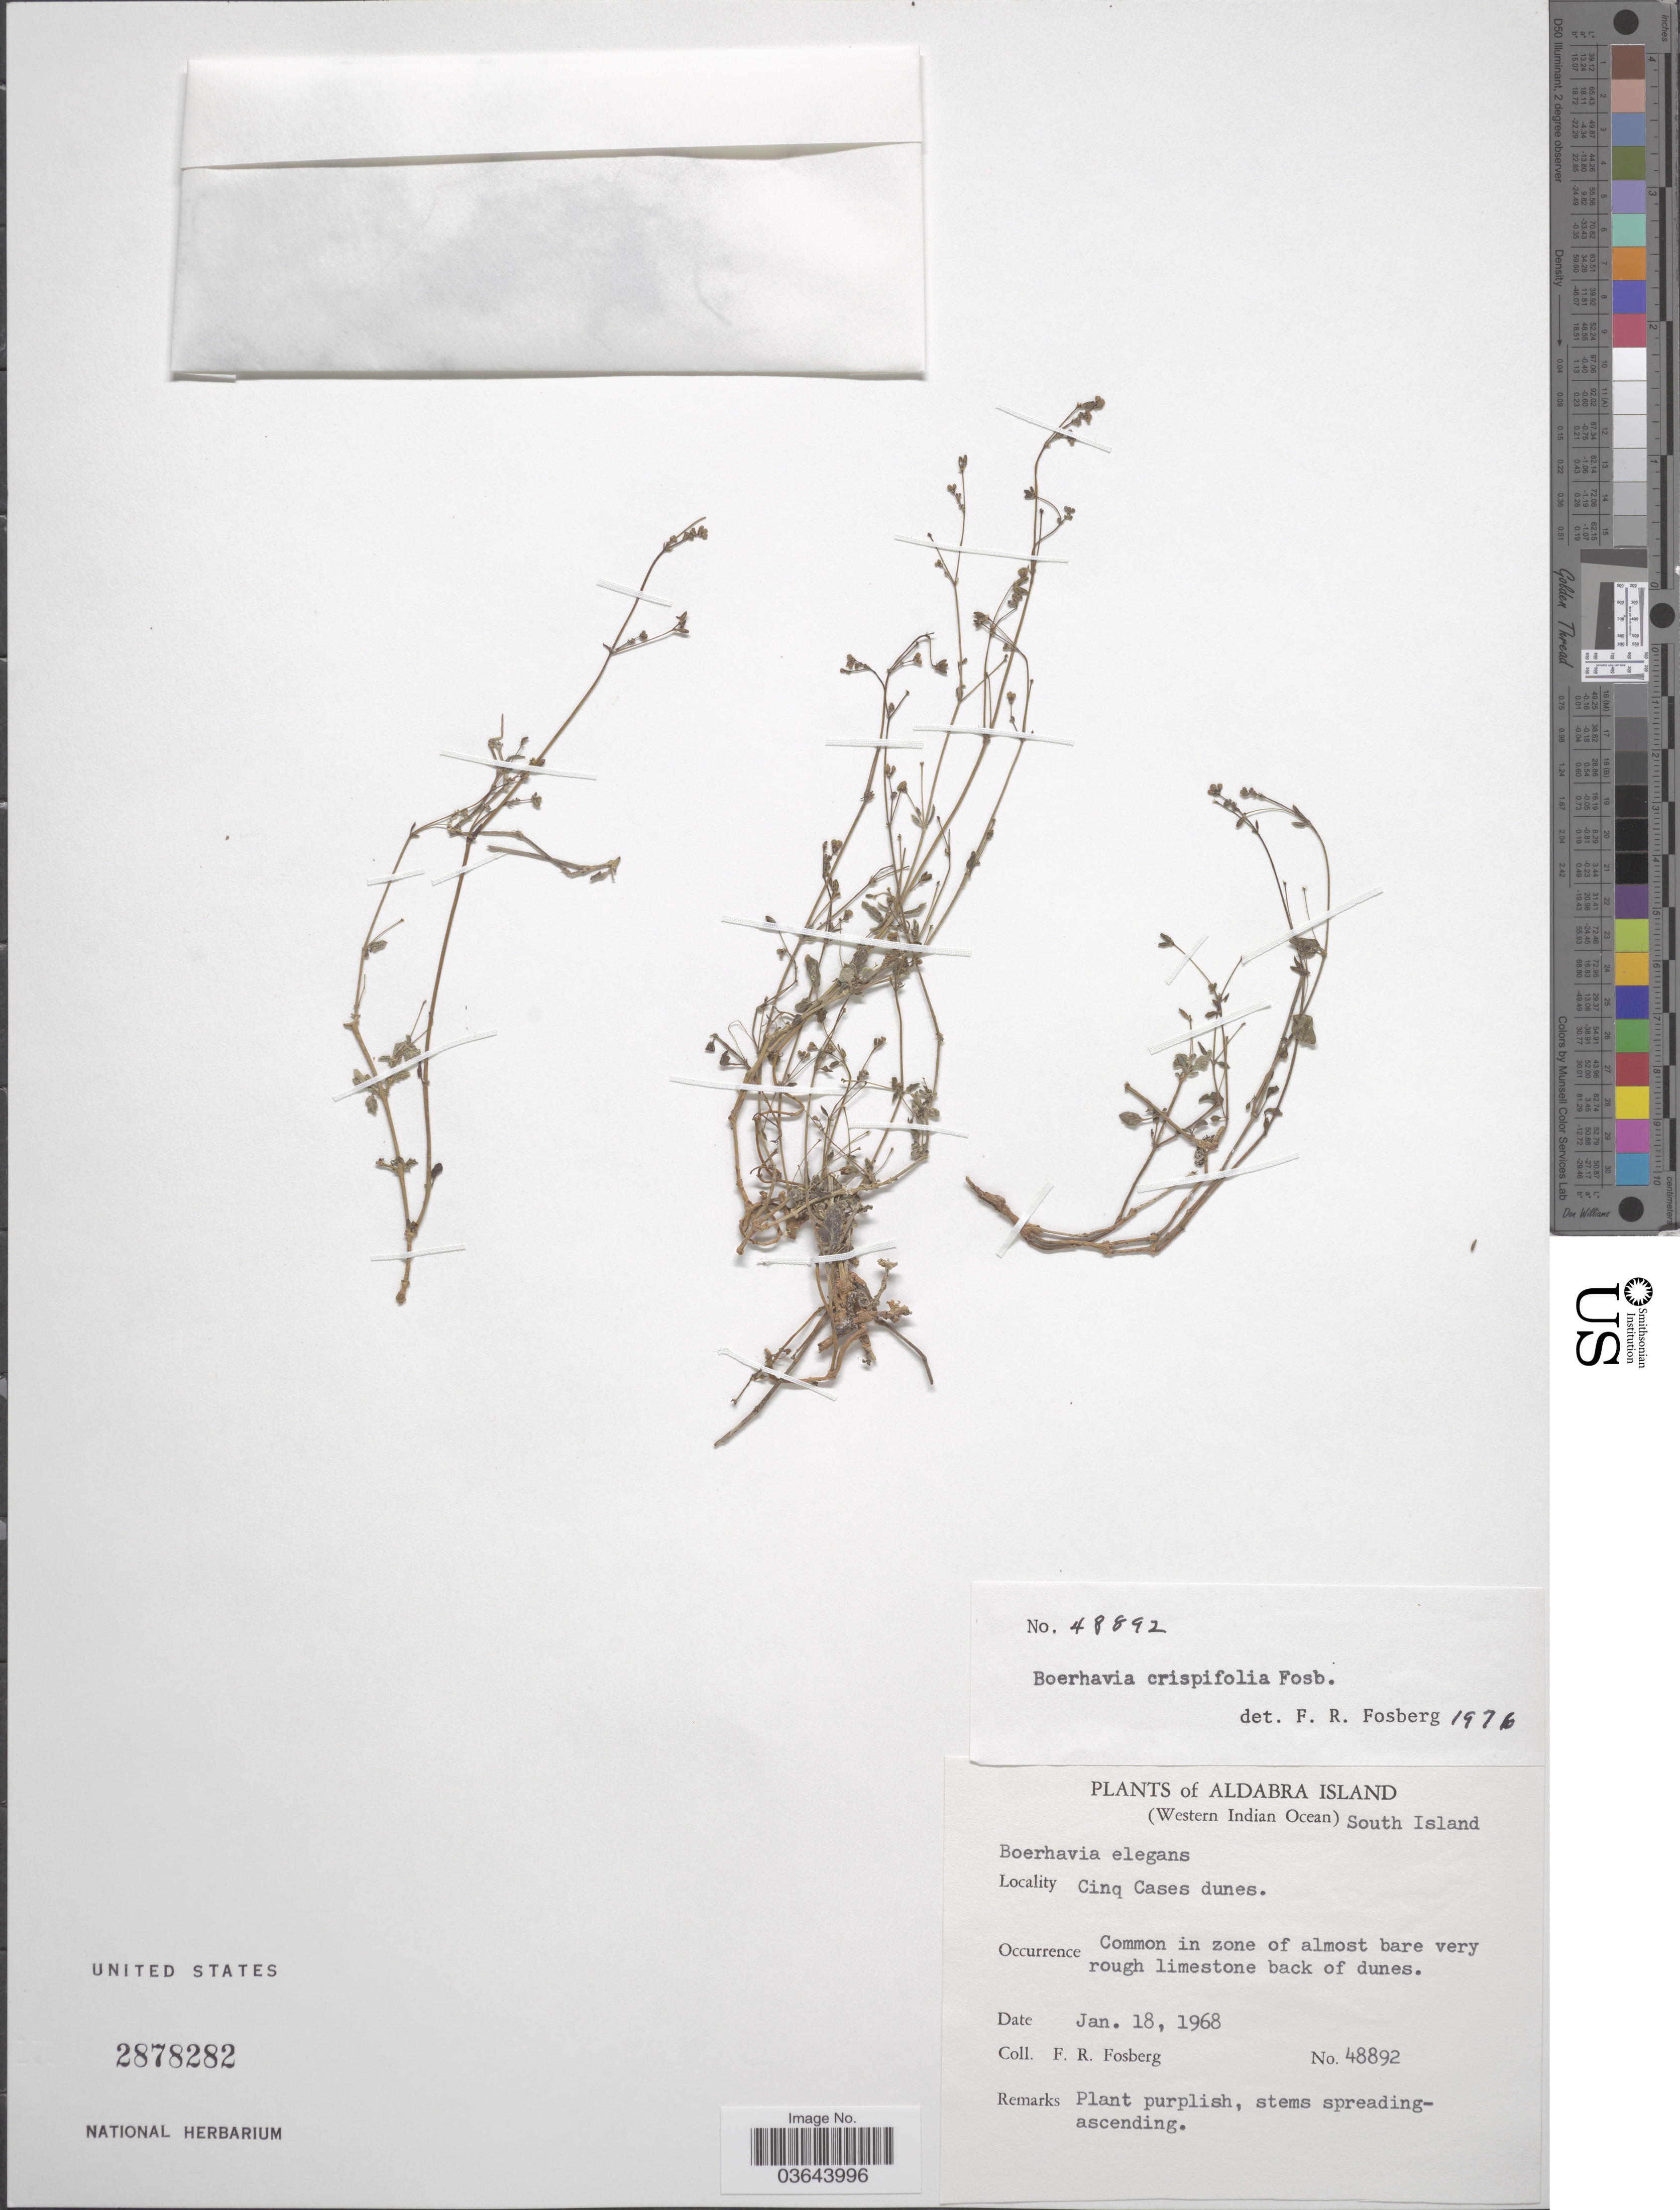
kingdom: Plantae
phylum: Tracheophyta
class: Magnoliopsida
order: Caryophyllales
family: Nyctaginaceae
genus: Boerhavia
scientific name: Boerhavia crispifolia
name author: Fosberg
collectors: F. R. Fosberg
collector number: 48892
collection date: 1968-01-18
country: Seychelles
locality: Aldabra Island (Western Indian Ocean) South Island. Cinq Cases dunes.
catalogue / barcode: US 2878282